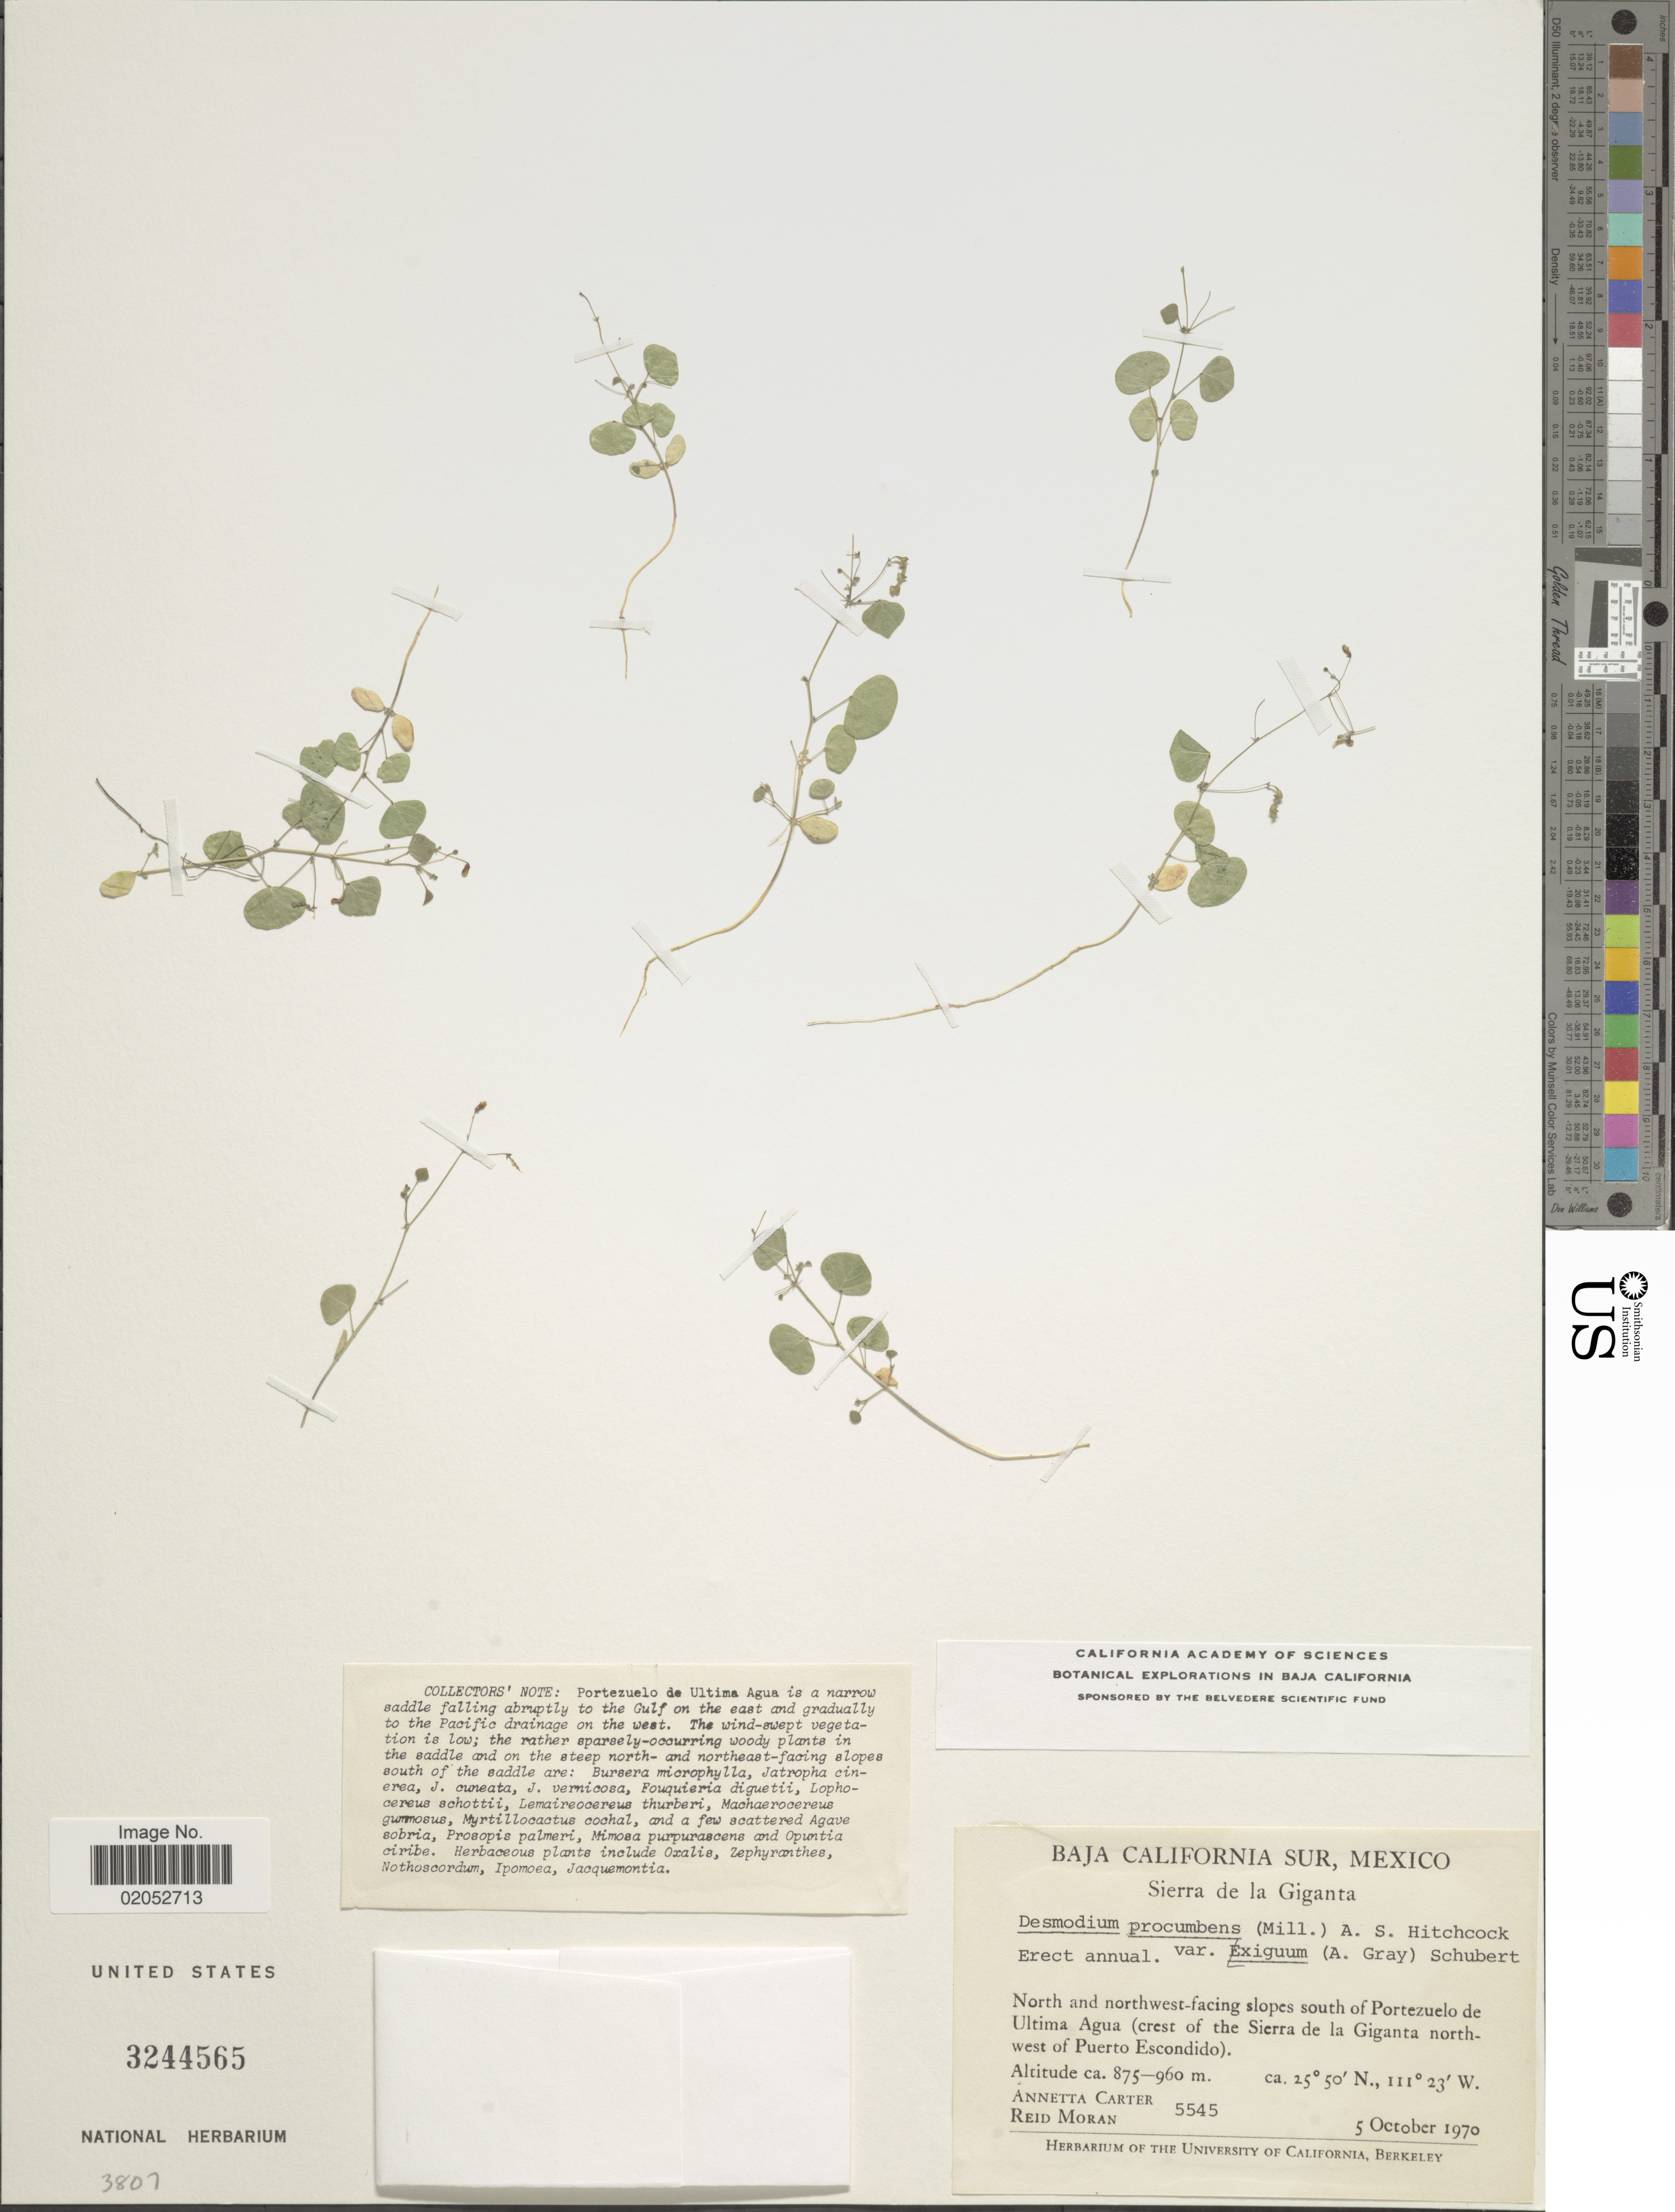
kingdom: Plantae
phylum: Tracheophyta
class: Magnoliopsida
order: Fabales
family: Fabaceae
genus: Desmodium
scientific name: Desmodium procumbens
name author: (Mill.) Hitchc.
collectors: A. Carter & R. V. Moran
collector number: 5545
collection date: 1970-10-05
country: Mexico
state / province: Baja California Sur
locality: Sierra de la Giganta, North and Northwest-facing slopes south of Portezuelo de Ultima Agua (crest of the Sierra de la Giganta northwest of Puerto Escondido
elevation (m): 875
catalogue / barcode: US 3244565